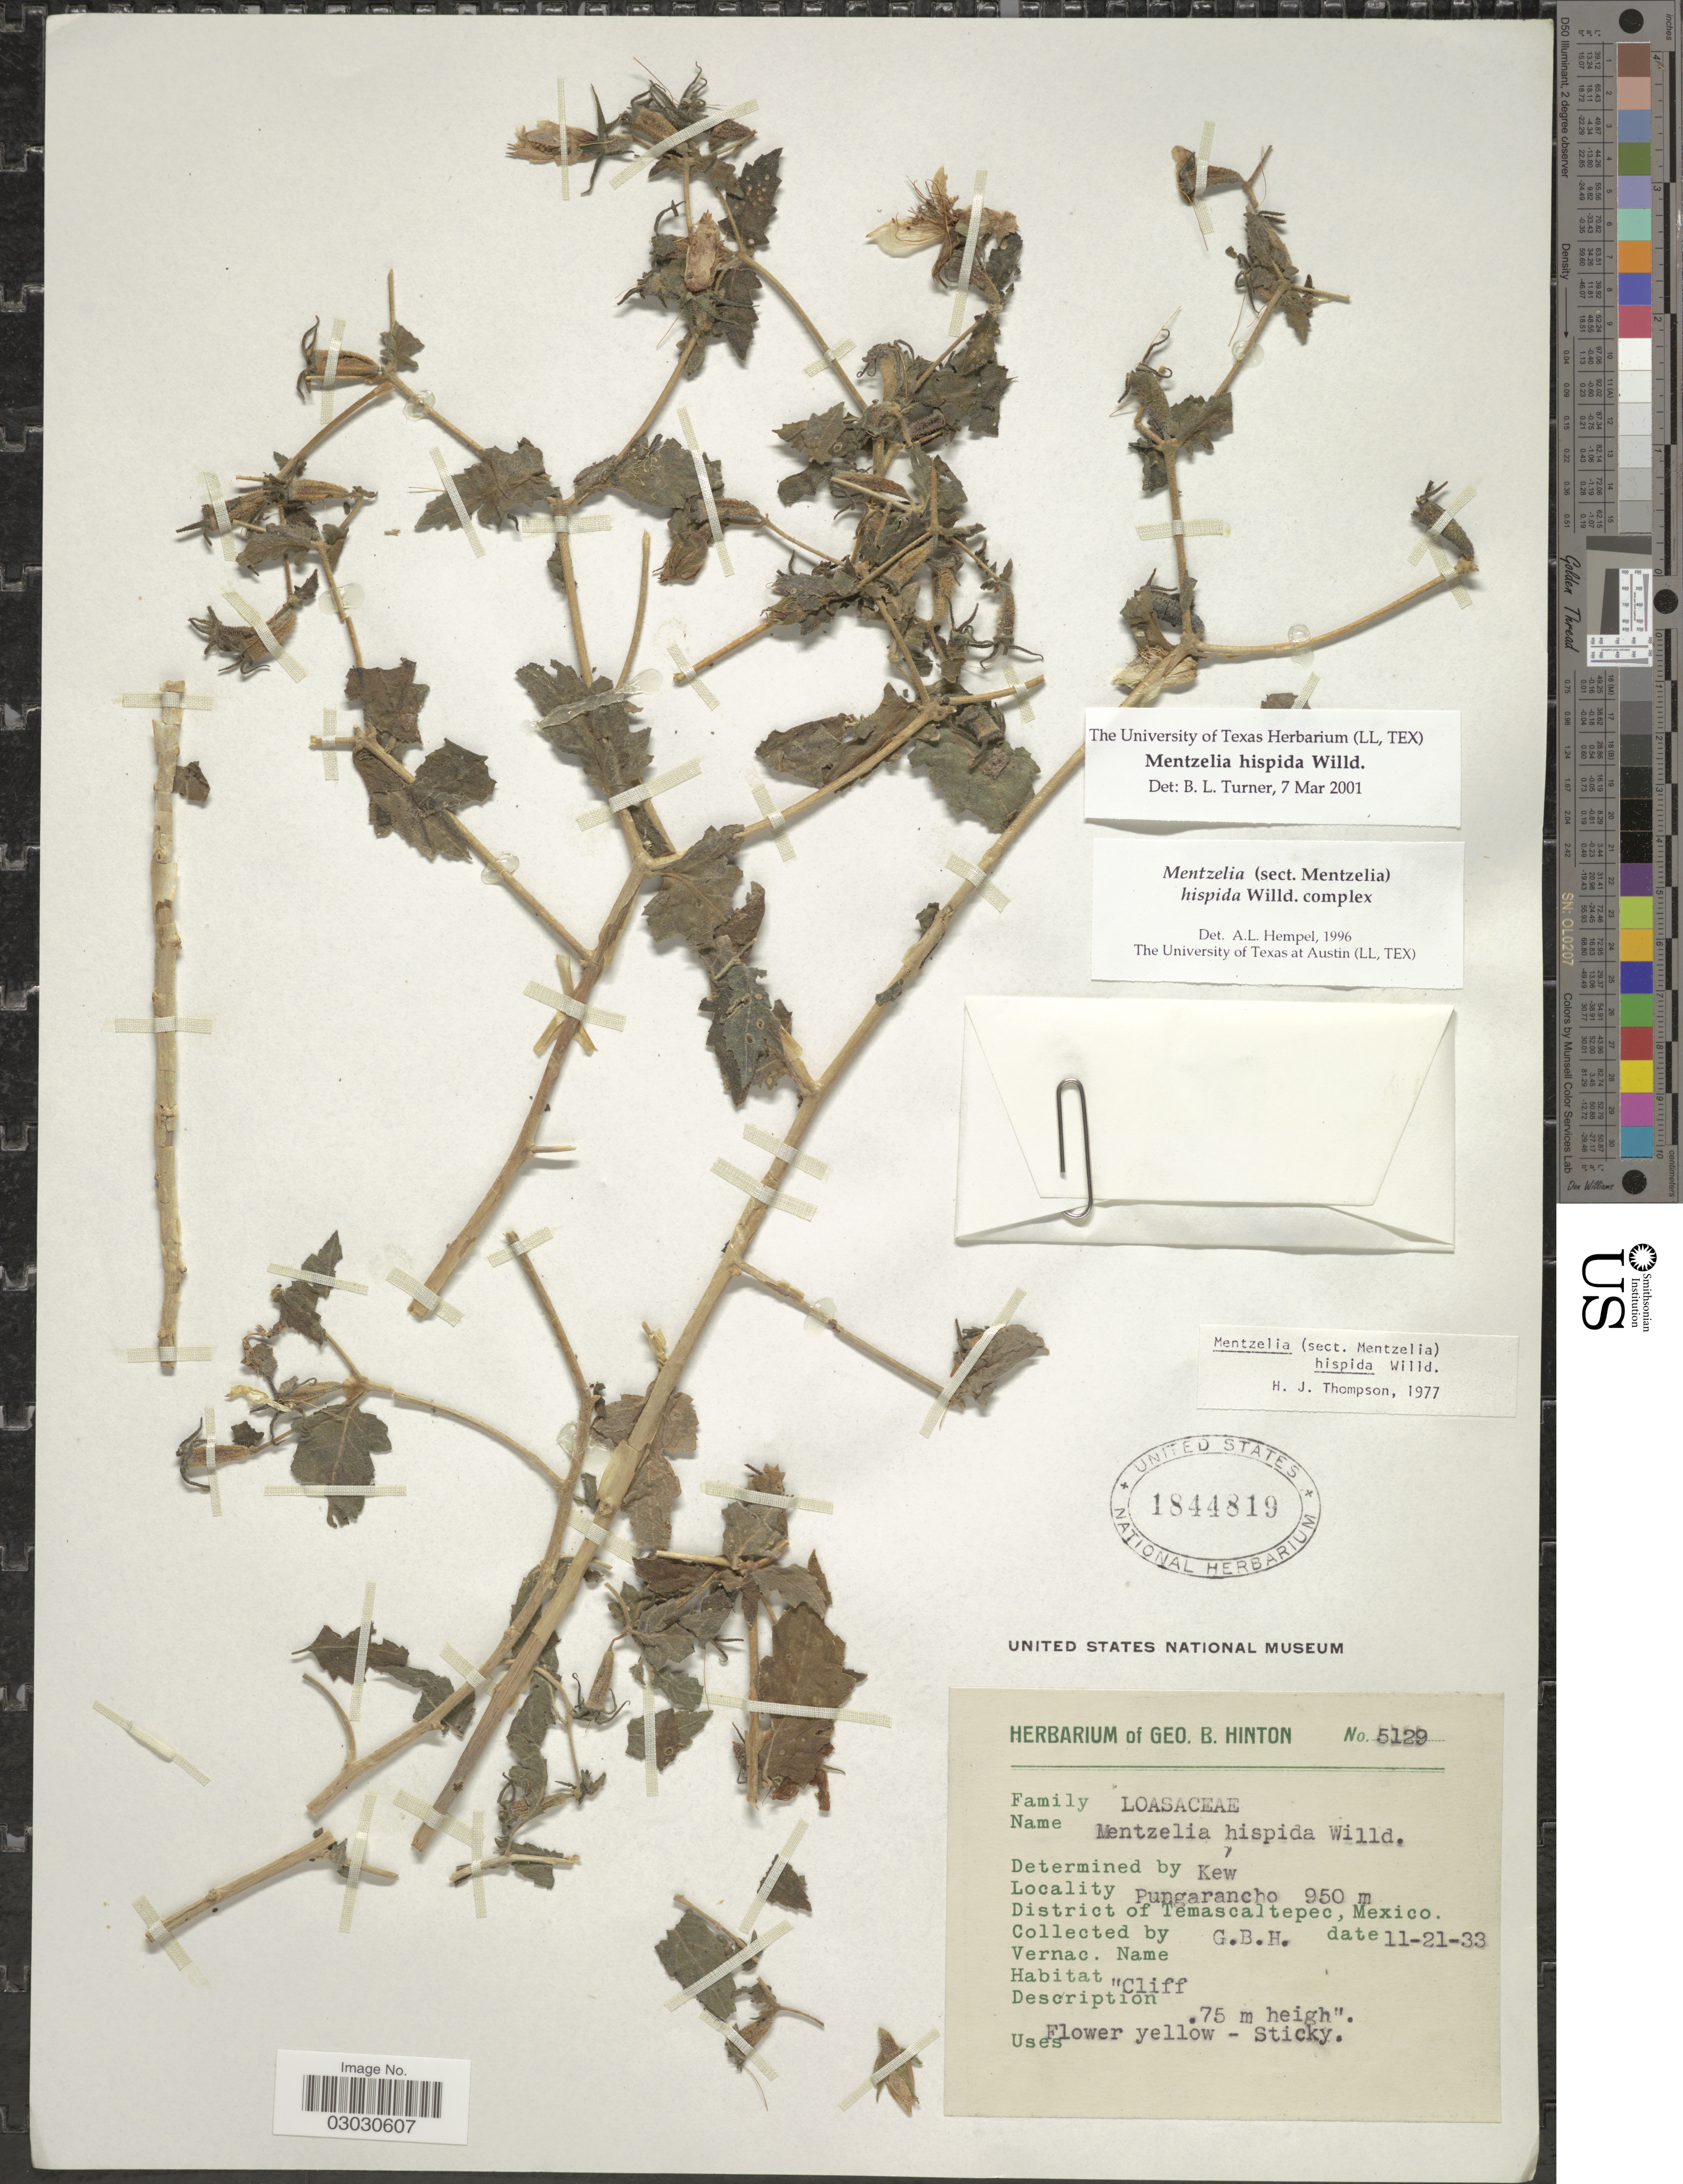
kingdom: Plantae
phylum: Tracheophyta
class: Magnoliopsida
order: Cornales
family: Loasaceae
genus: Mentzelia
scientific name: Mentzelia hispida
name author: Willd.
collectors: G. B. Hinton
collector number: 5129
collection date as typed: Transcribed d/m/y: 21/11/33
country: Mexico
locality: Pungarancho. District of Temascaltepec.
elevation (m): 950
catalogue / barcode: US 1844819